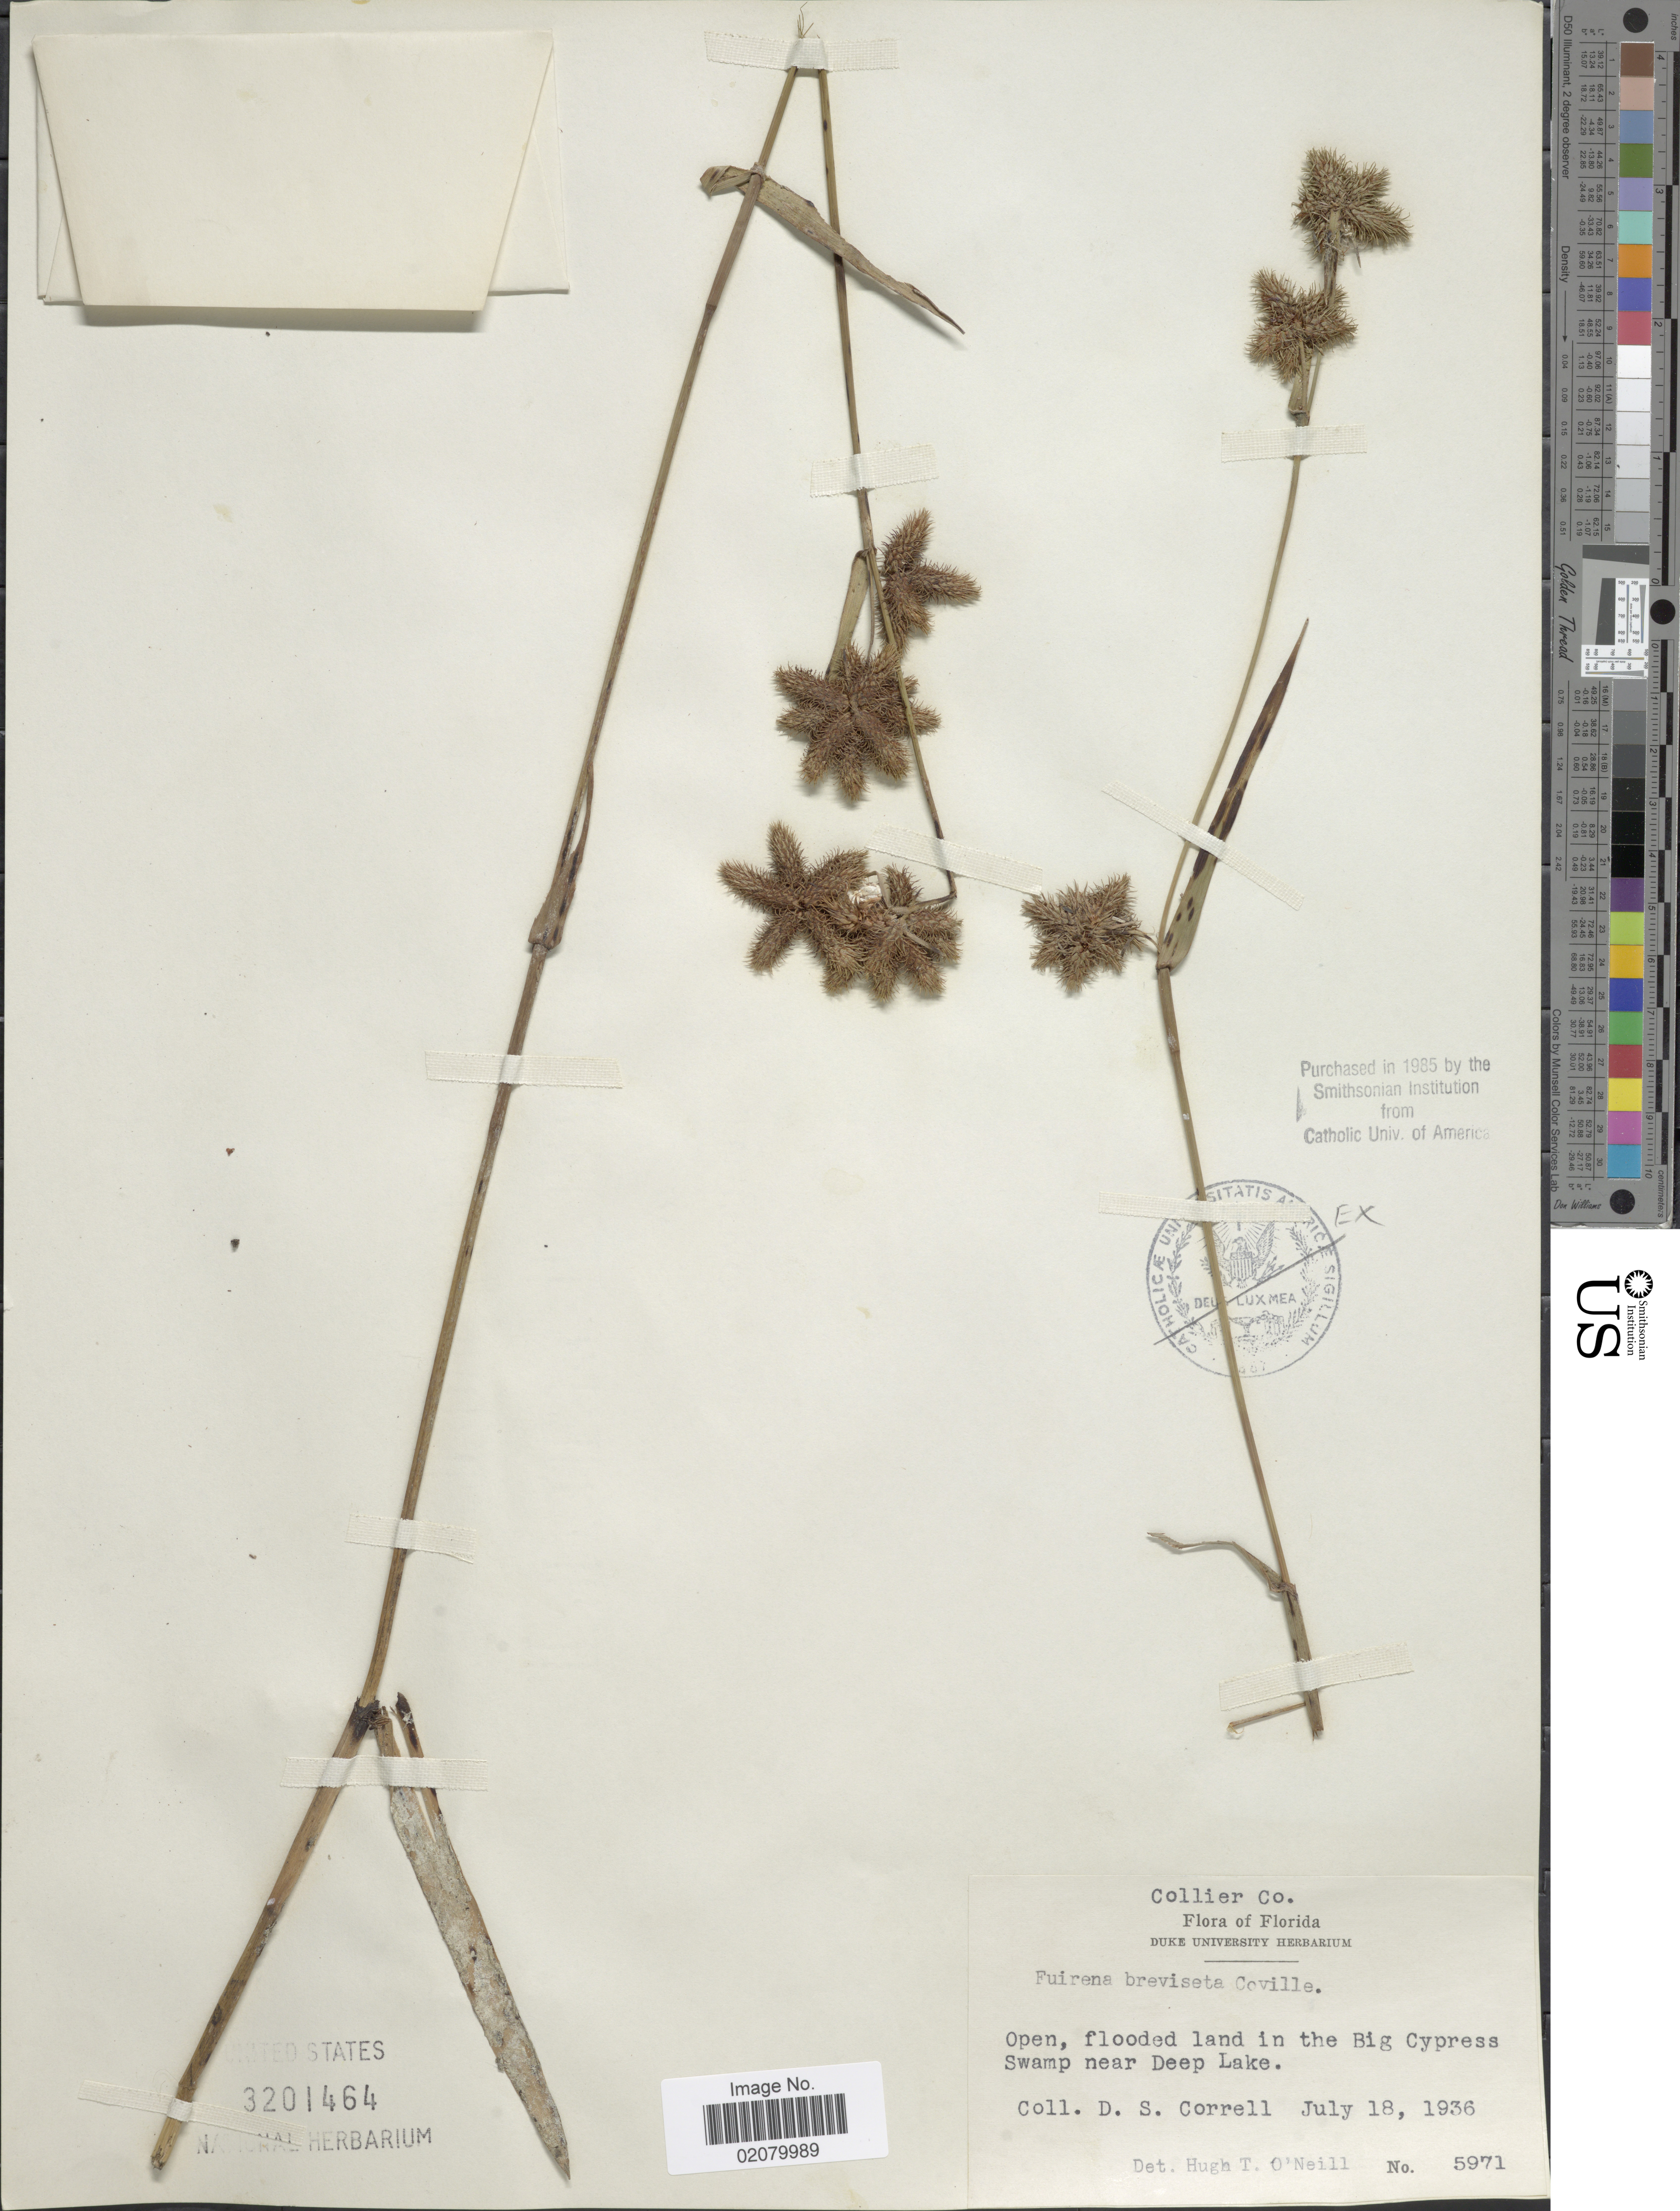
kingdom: Plantae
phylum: Tracheophyta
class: Liliopsida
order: Poales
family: Cyperaceae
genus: Fuirena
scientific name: Fuirena squarrosa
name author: Michx.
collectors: D. S. Correll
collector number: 5971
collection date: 1936-07-18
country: United States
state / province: Florida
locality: Collier Co. Open, flooded land in the Big Cypress Swamp near Deep Lake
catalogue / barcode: US 3201464